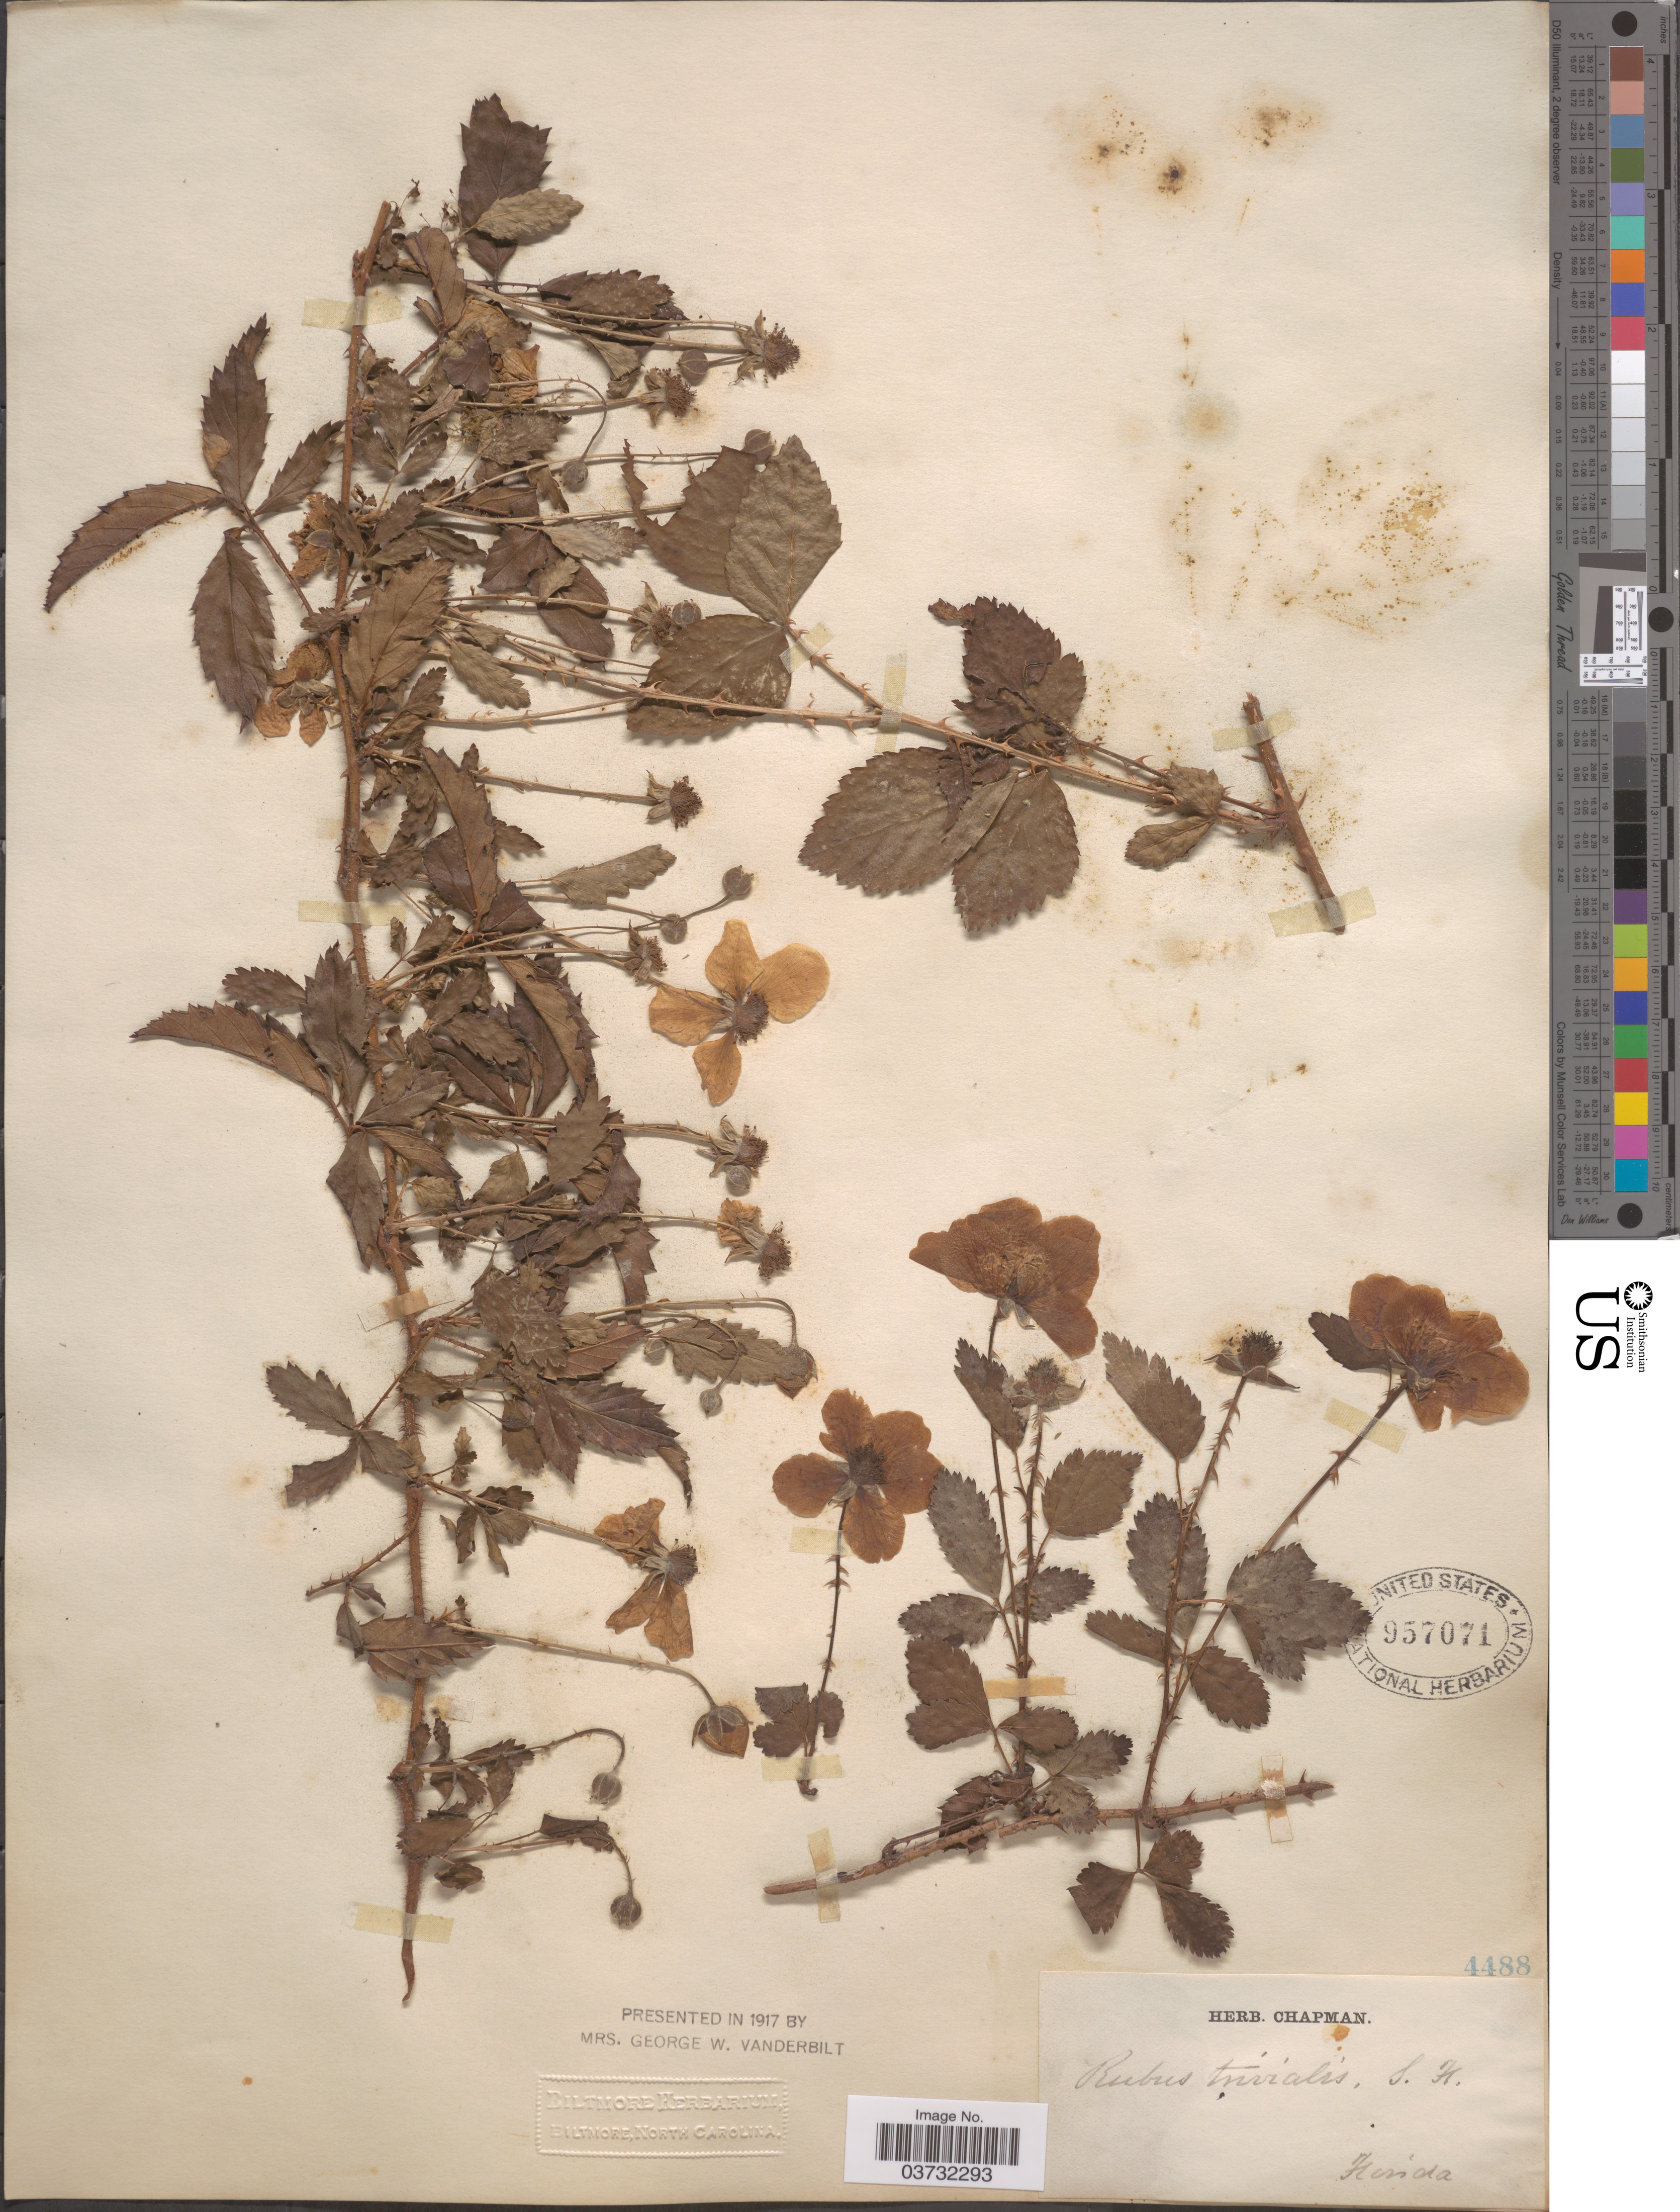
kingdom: Plantae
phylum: Tracheophyta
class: Magnoliopsida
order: Rosales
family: Rosaceae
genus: Rubus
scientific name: Rubus trivialis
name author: Michx.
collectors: ex herb. Chapman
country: United States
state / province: Florida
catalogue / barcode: US 957071